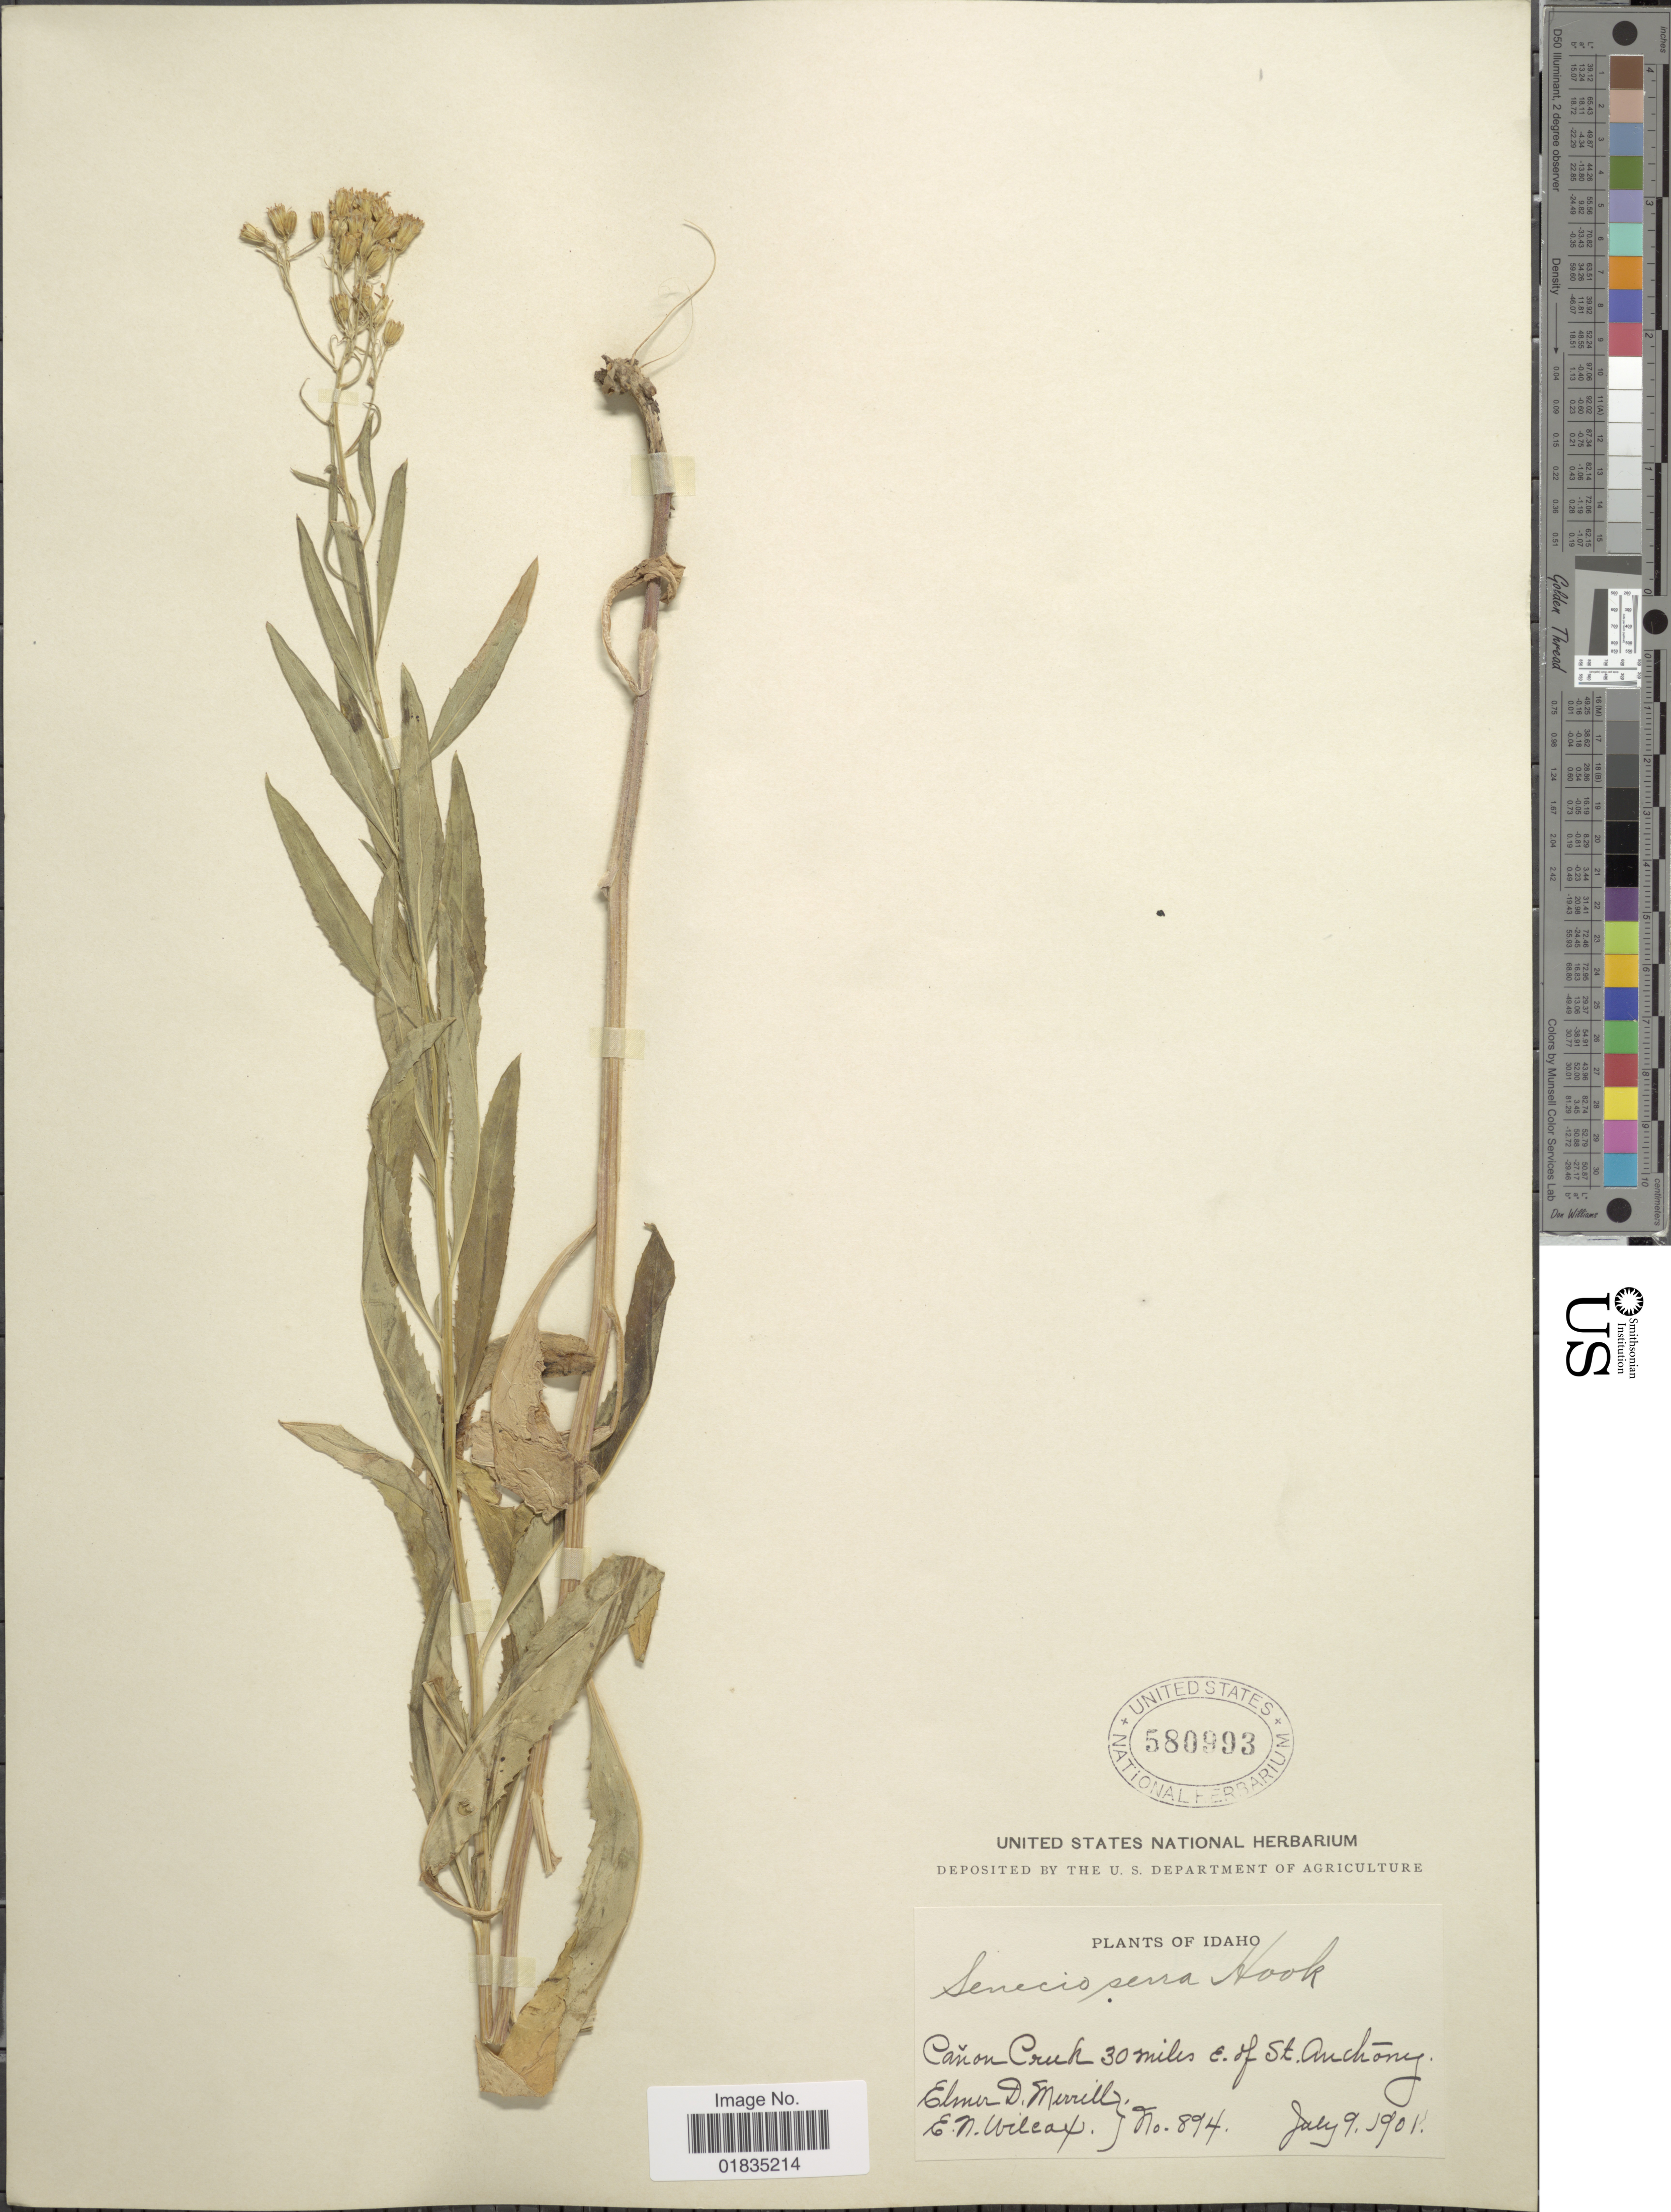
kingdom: Plantae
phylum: Tracheophyta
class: Magnoliopsida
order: Asterales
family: Asteraceae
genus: Senecio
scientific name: Senecio serra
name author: Hook.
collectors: E. D. Merrill & E. Wilcox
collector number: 894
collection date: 1901-07-09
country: United States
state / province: Idaho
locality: Cañon Creek 30 miles e. of St. Anthony.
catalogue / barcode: US 580993